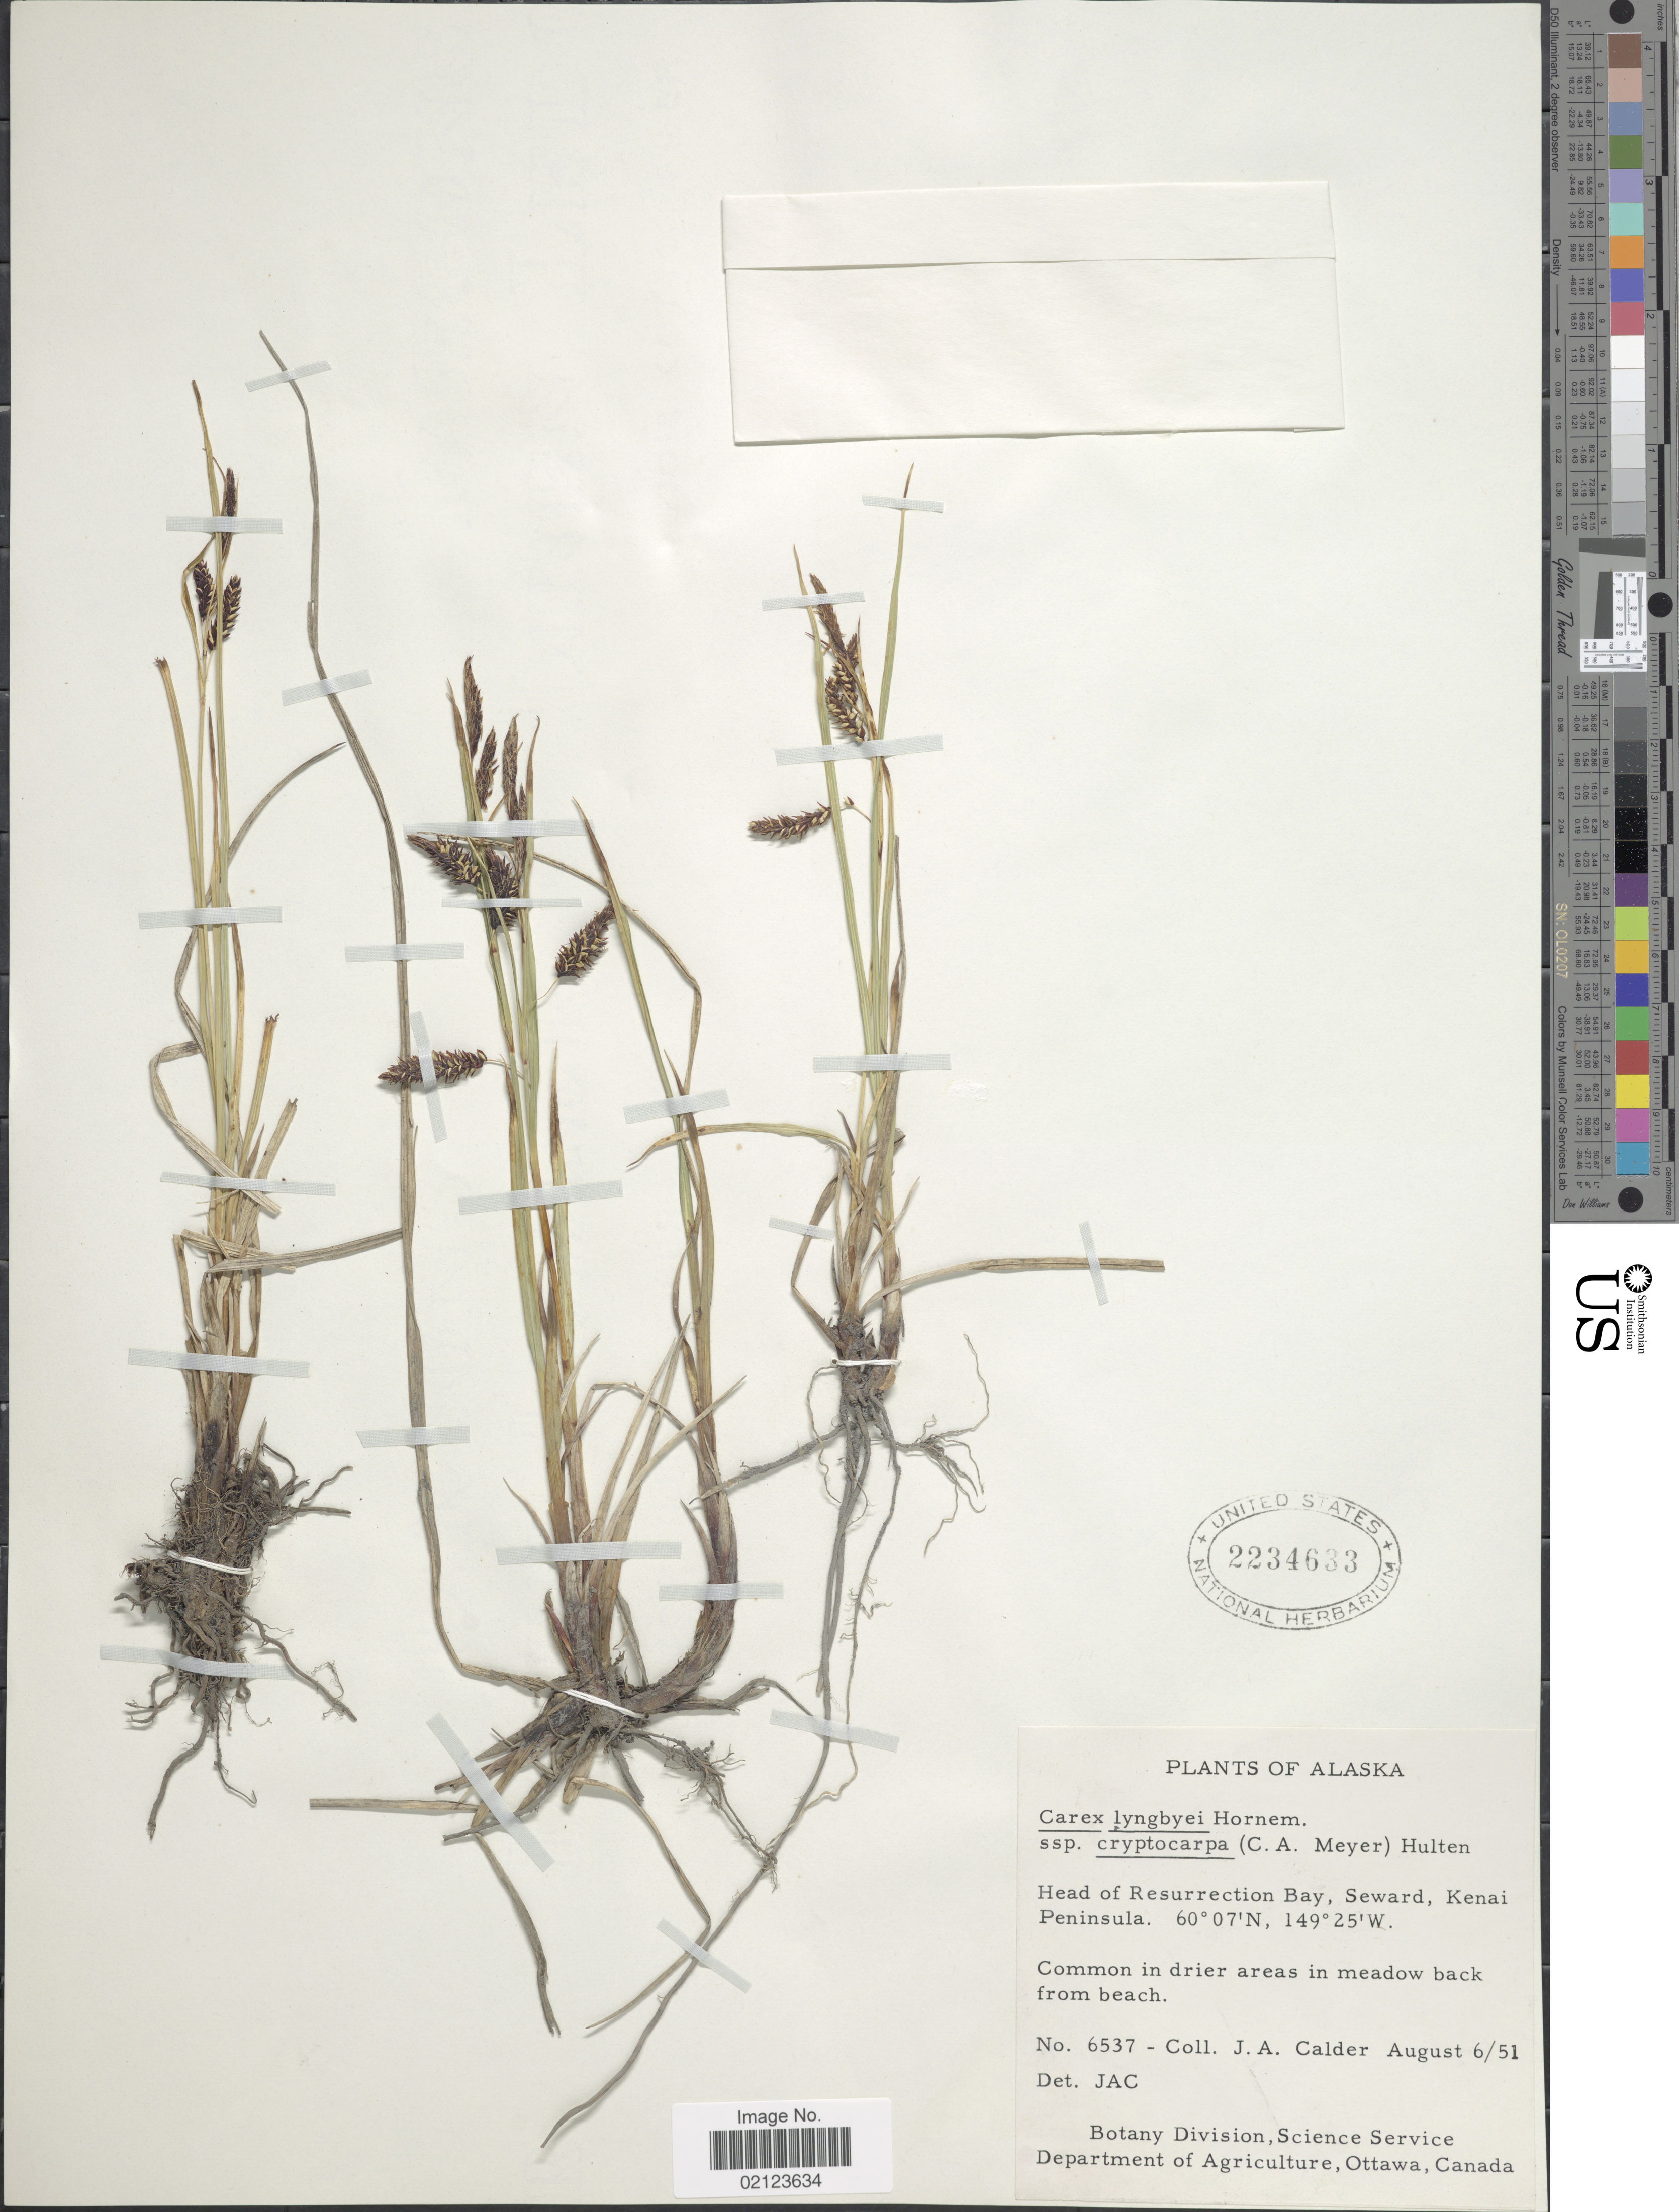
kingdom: Plantae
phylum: Tracheophyta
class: Liliopsida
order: Poales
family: Cyperaceae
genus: Carex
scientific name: Carex lyngbyei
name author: Hornem.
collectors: J. A. Calder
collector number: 6537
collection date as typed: Transcribed d/m/y: 6/8/51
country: United States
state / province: Alaska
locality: Head of Resurrection Bay, Seward, Kenai Peninsula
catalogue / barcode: US 2234633